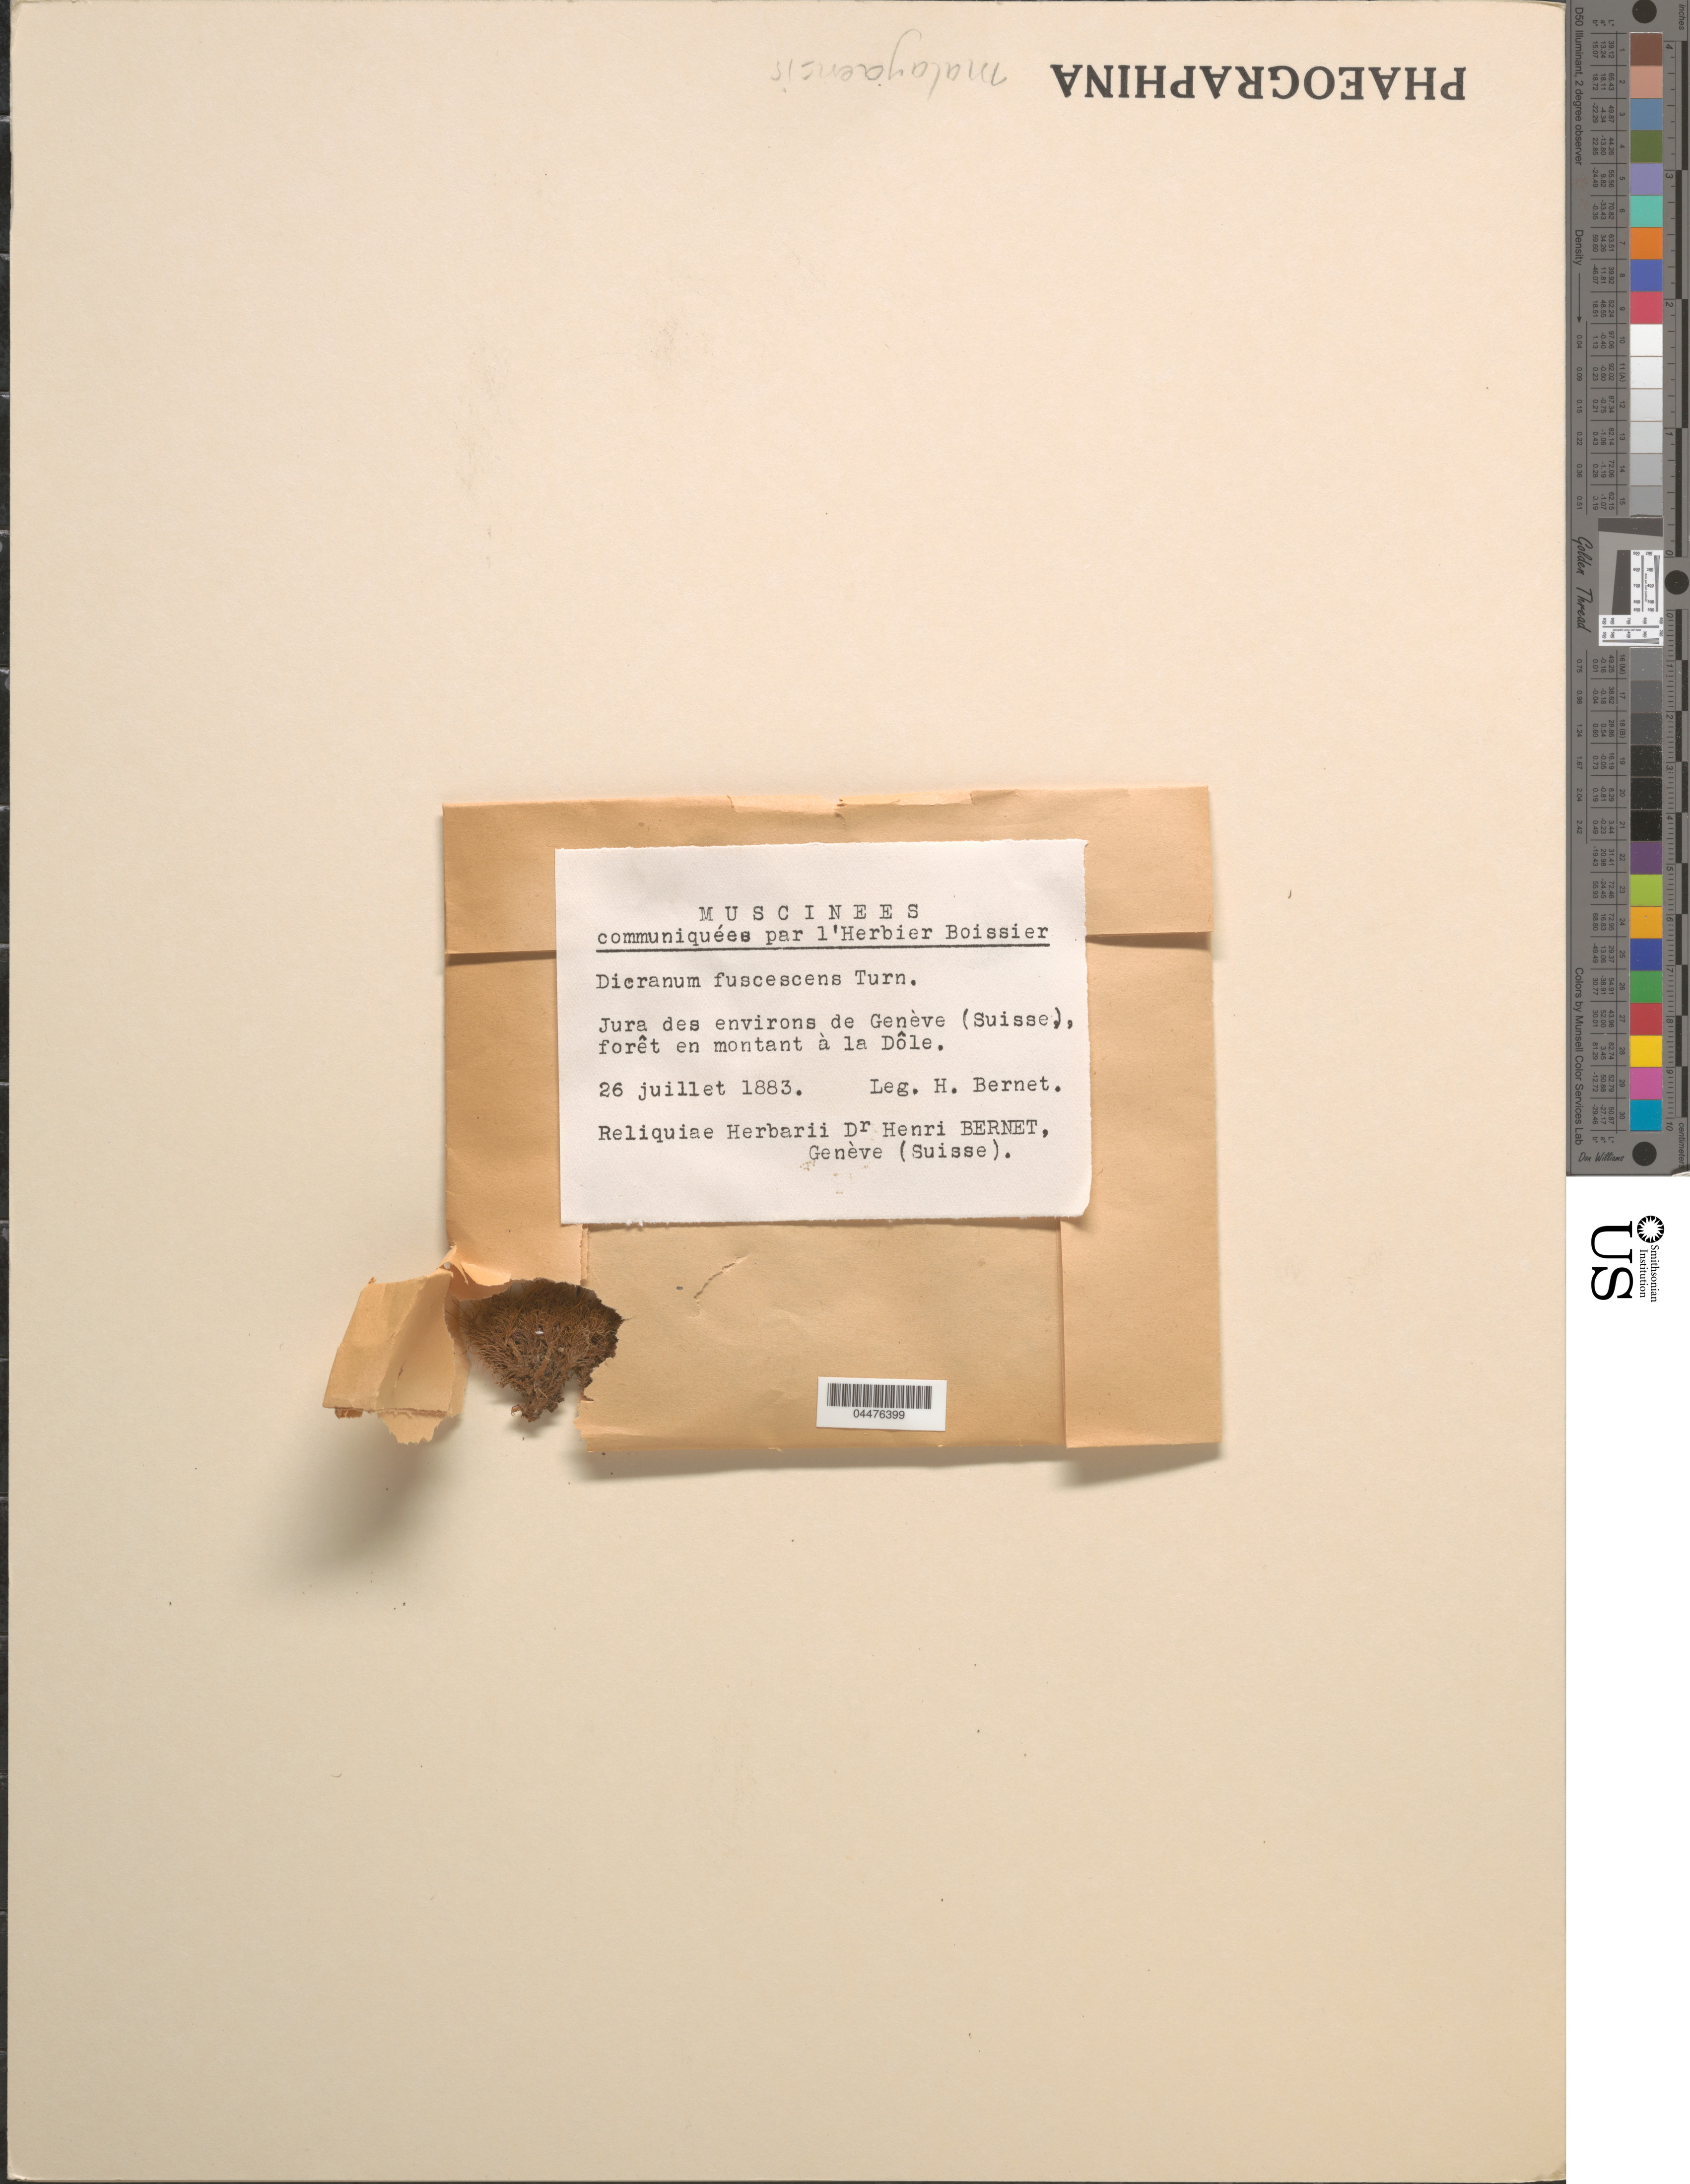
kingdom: Plantae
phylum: Bryophyta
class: Bryopsida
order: Dicranales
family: Dicranaceae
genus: Dicranum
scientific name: Dicranum fuscescens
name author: Turner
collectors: H. Bernet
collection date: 1883-07-26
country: Switzerland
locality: Jura des environs de Genève (Suisse), forêt en montant à la Dôle.